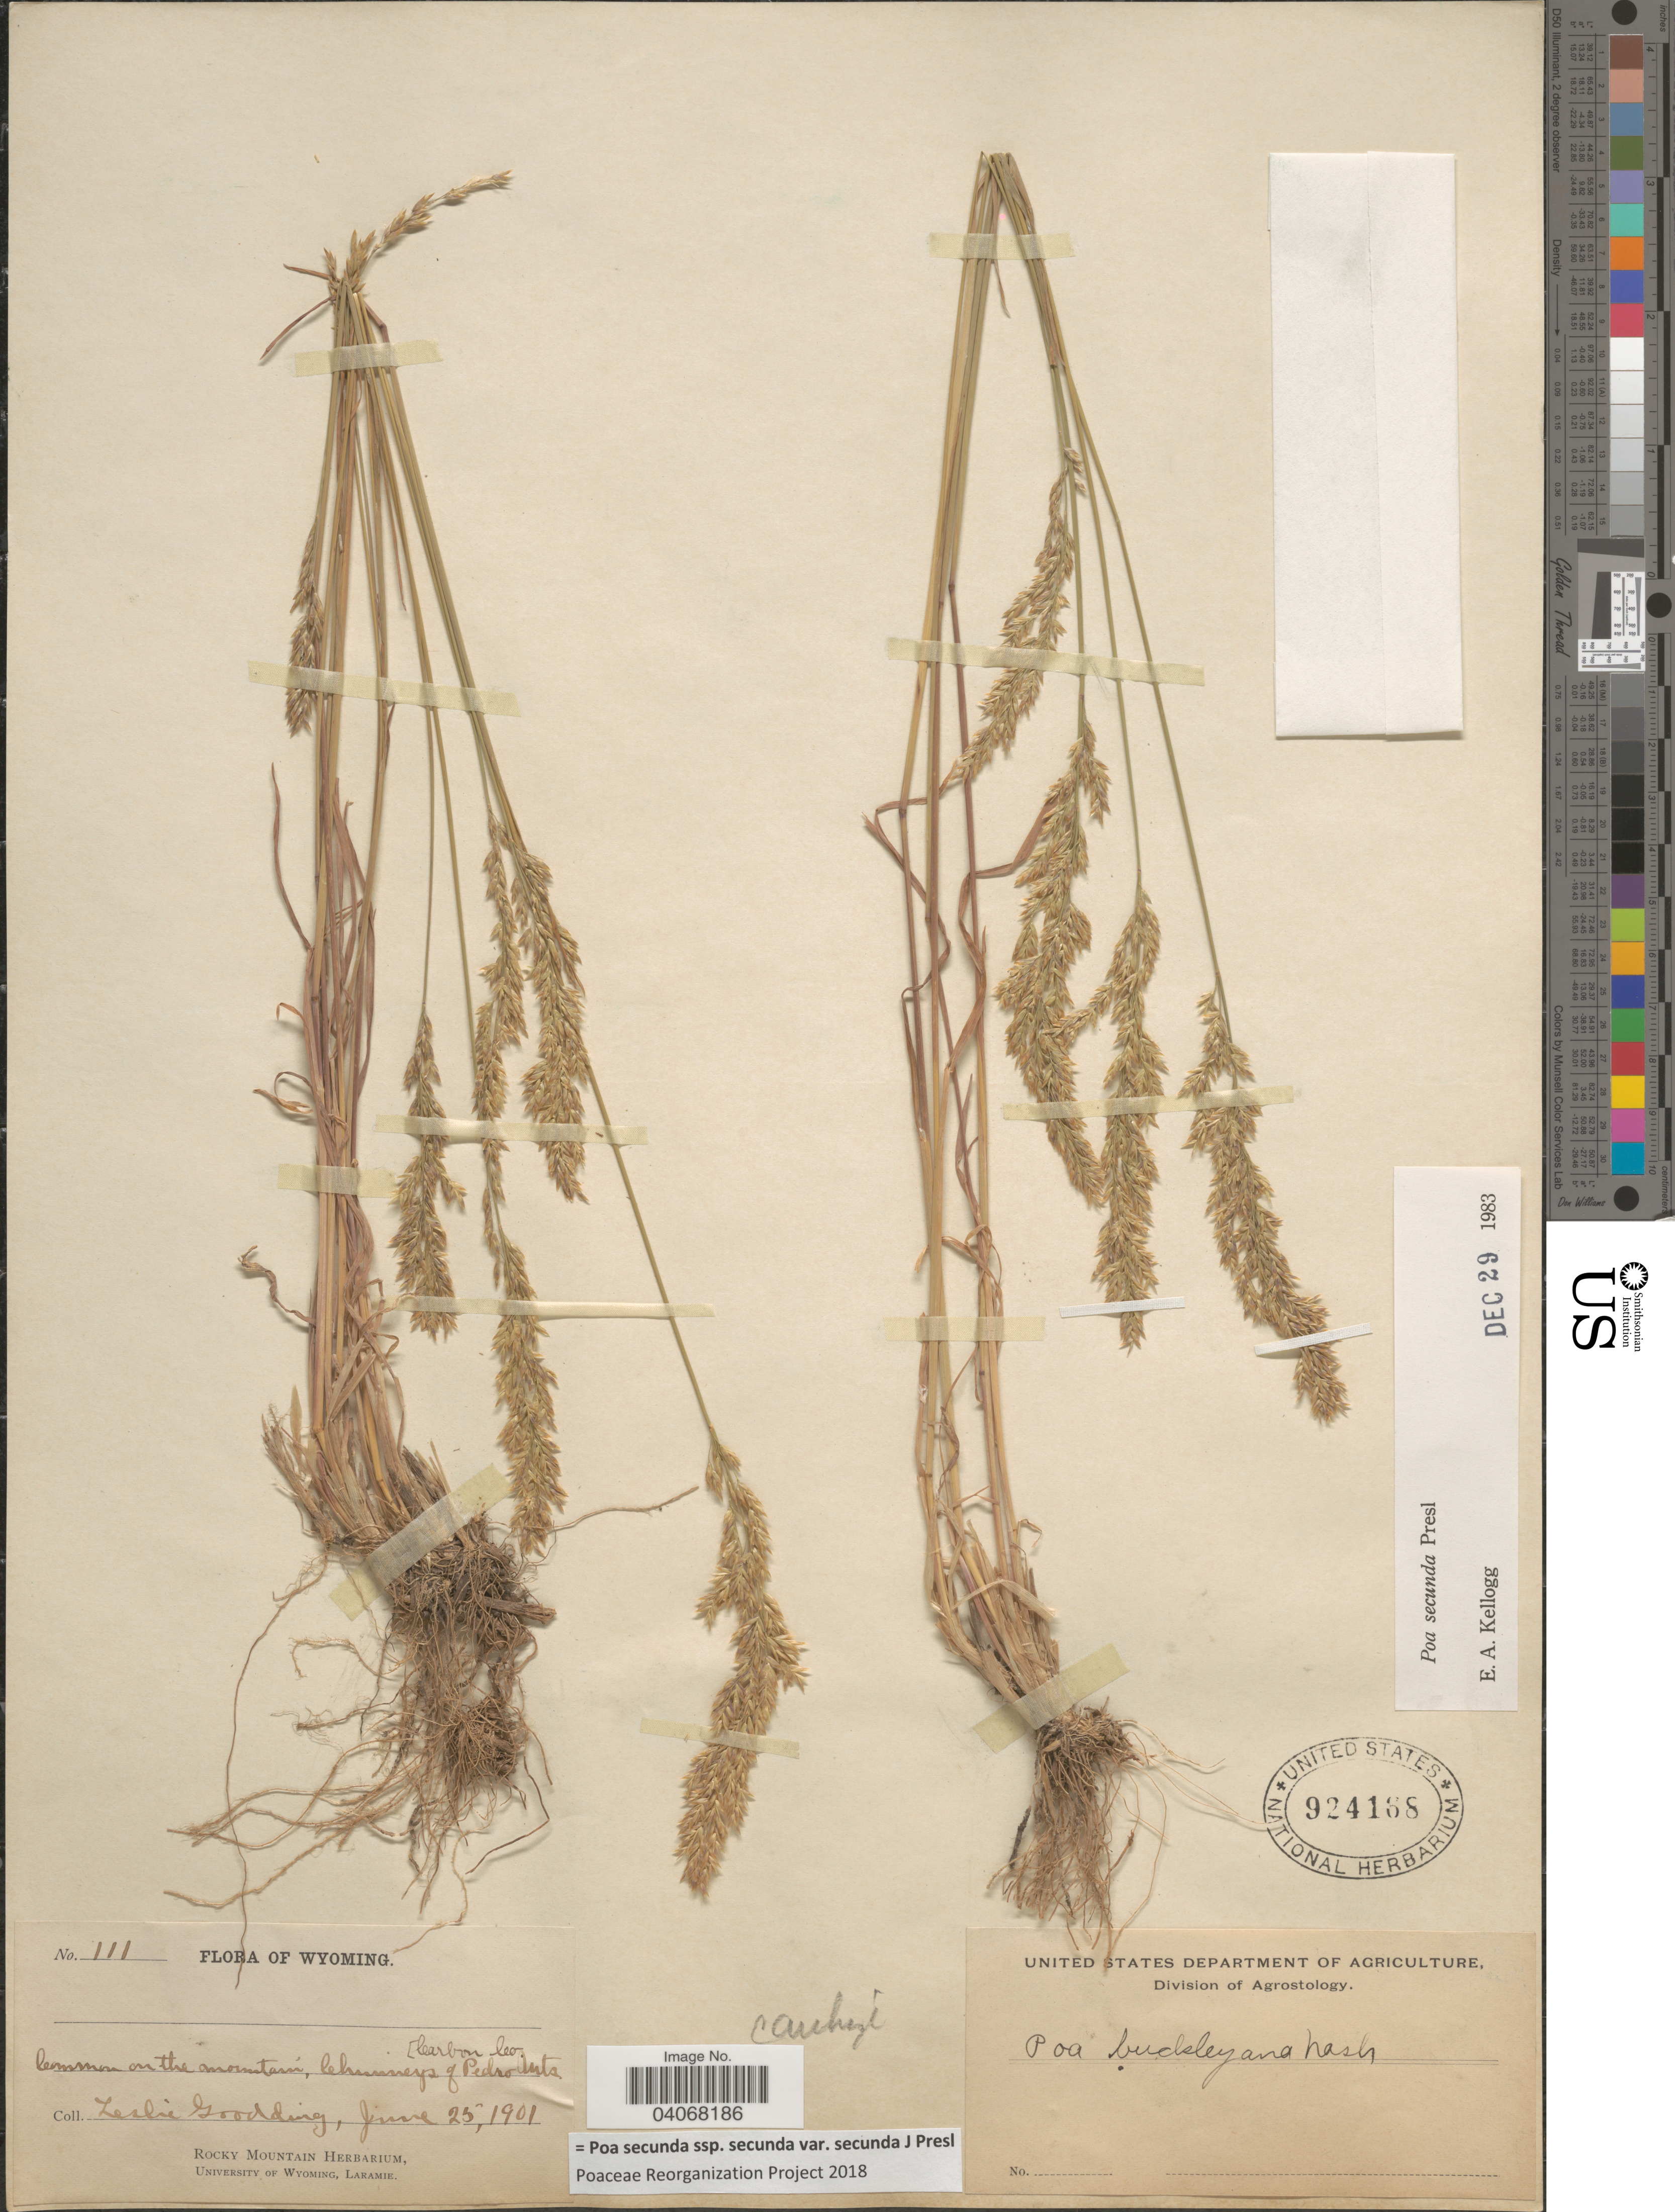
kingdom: Plantae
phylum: Tracheophyta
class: Liliopsida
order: Poales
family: Poaceae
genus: Poa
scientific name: Poa secunda subsp. secunda var. secunda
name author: J. Presl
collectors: L. N. Goodding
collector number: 111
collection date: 1901-06-25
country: United States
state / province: Wyoming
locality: Common on the mountain, Chimneys of Pedro Mts. [Carbo Co.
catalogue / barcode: US 924168